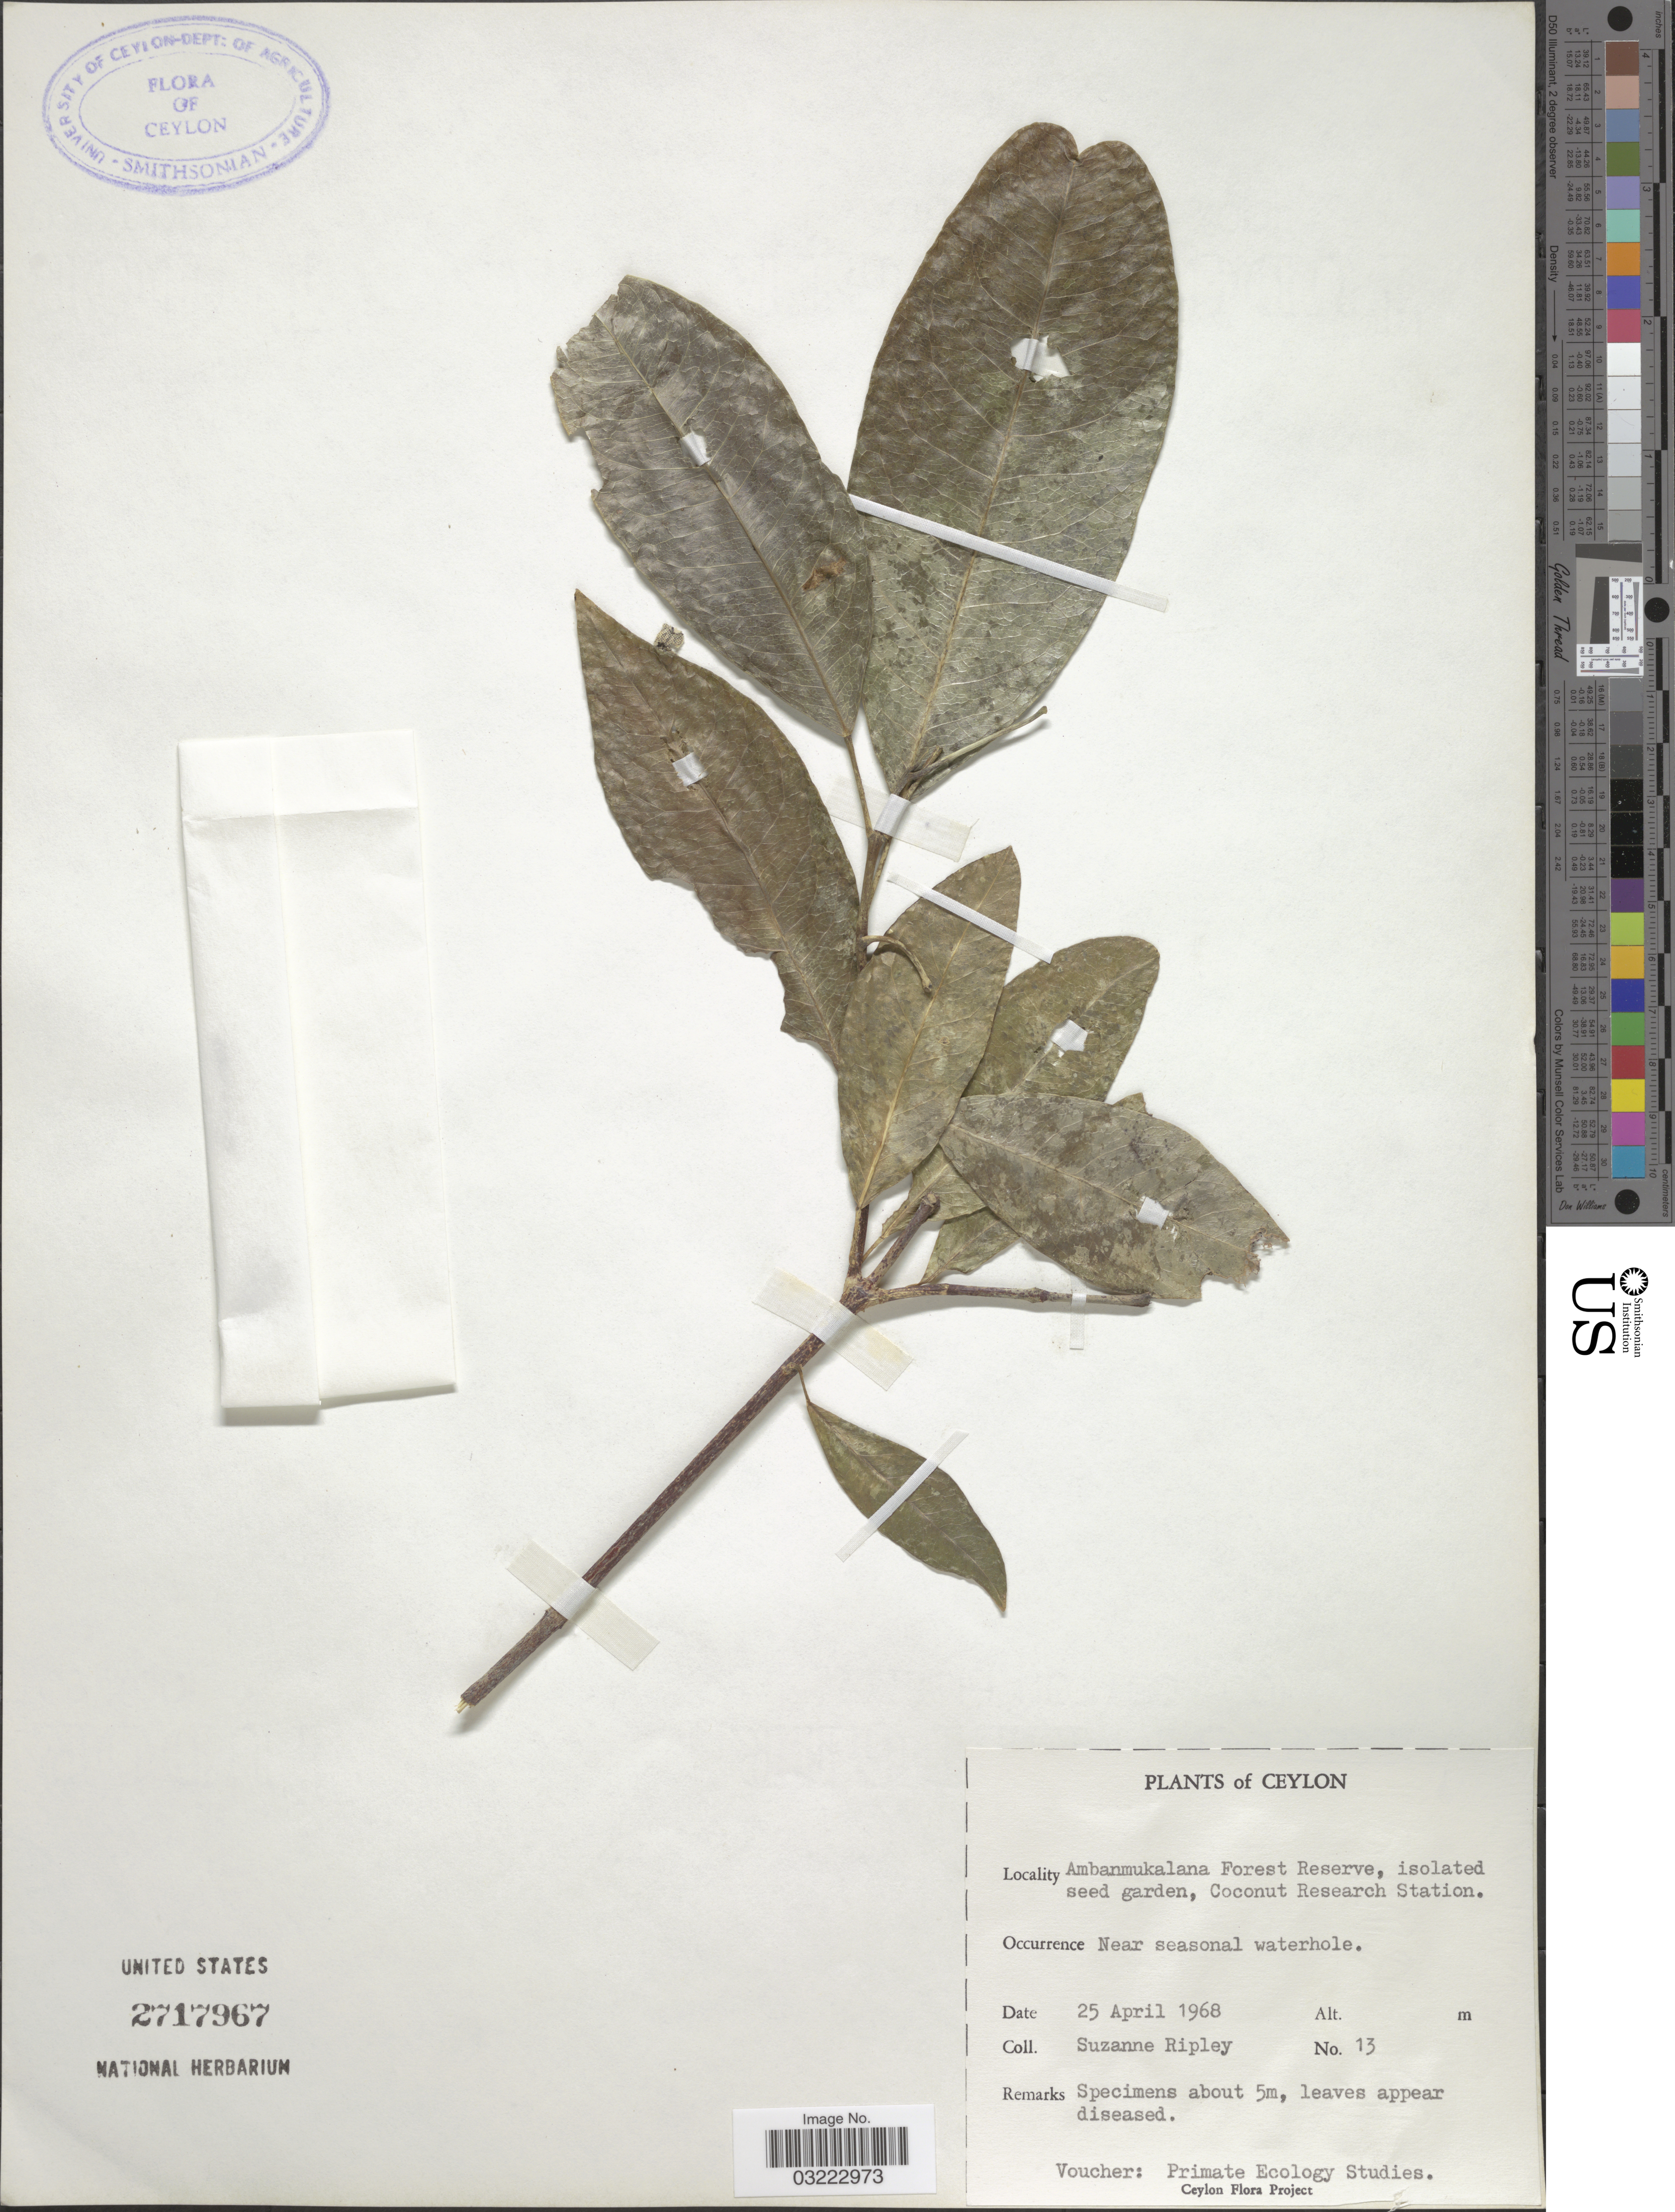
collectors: S. Ripley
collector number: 13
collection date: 1968-04-25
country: Sri Lanka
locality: Ceylon. Ambanmukalana Forest Reserve Coconut Research Station, isolated seed garden, near Chilaw.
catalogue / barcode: US 2717967